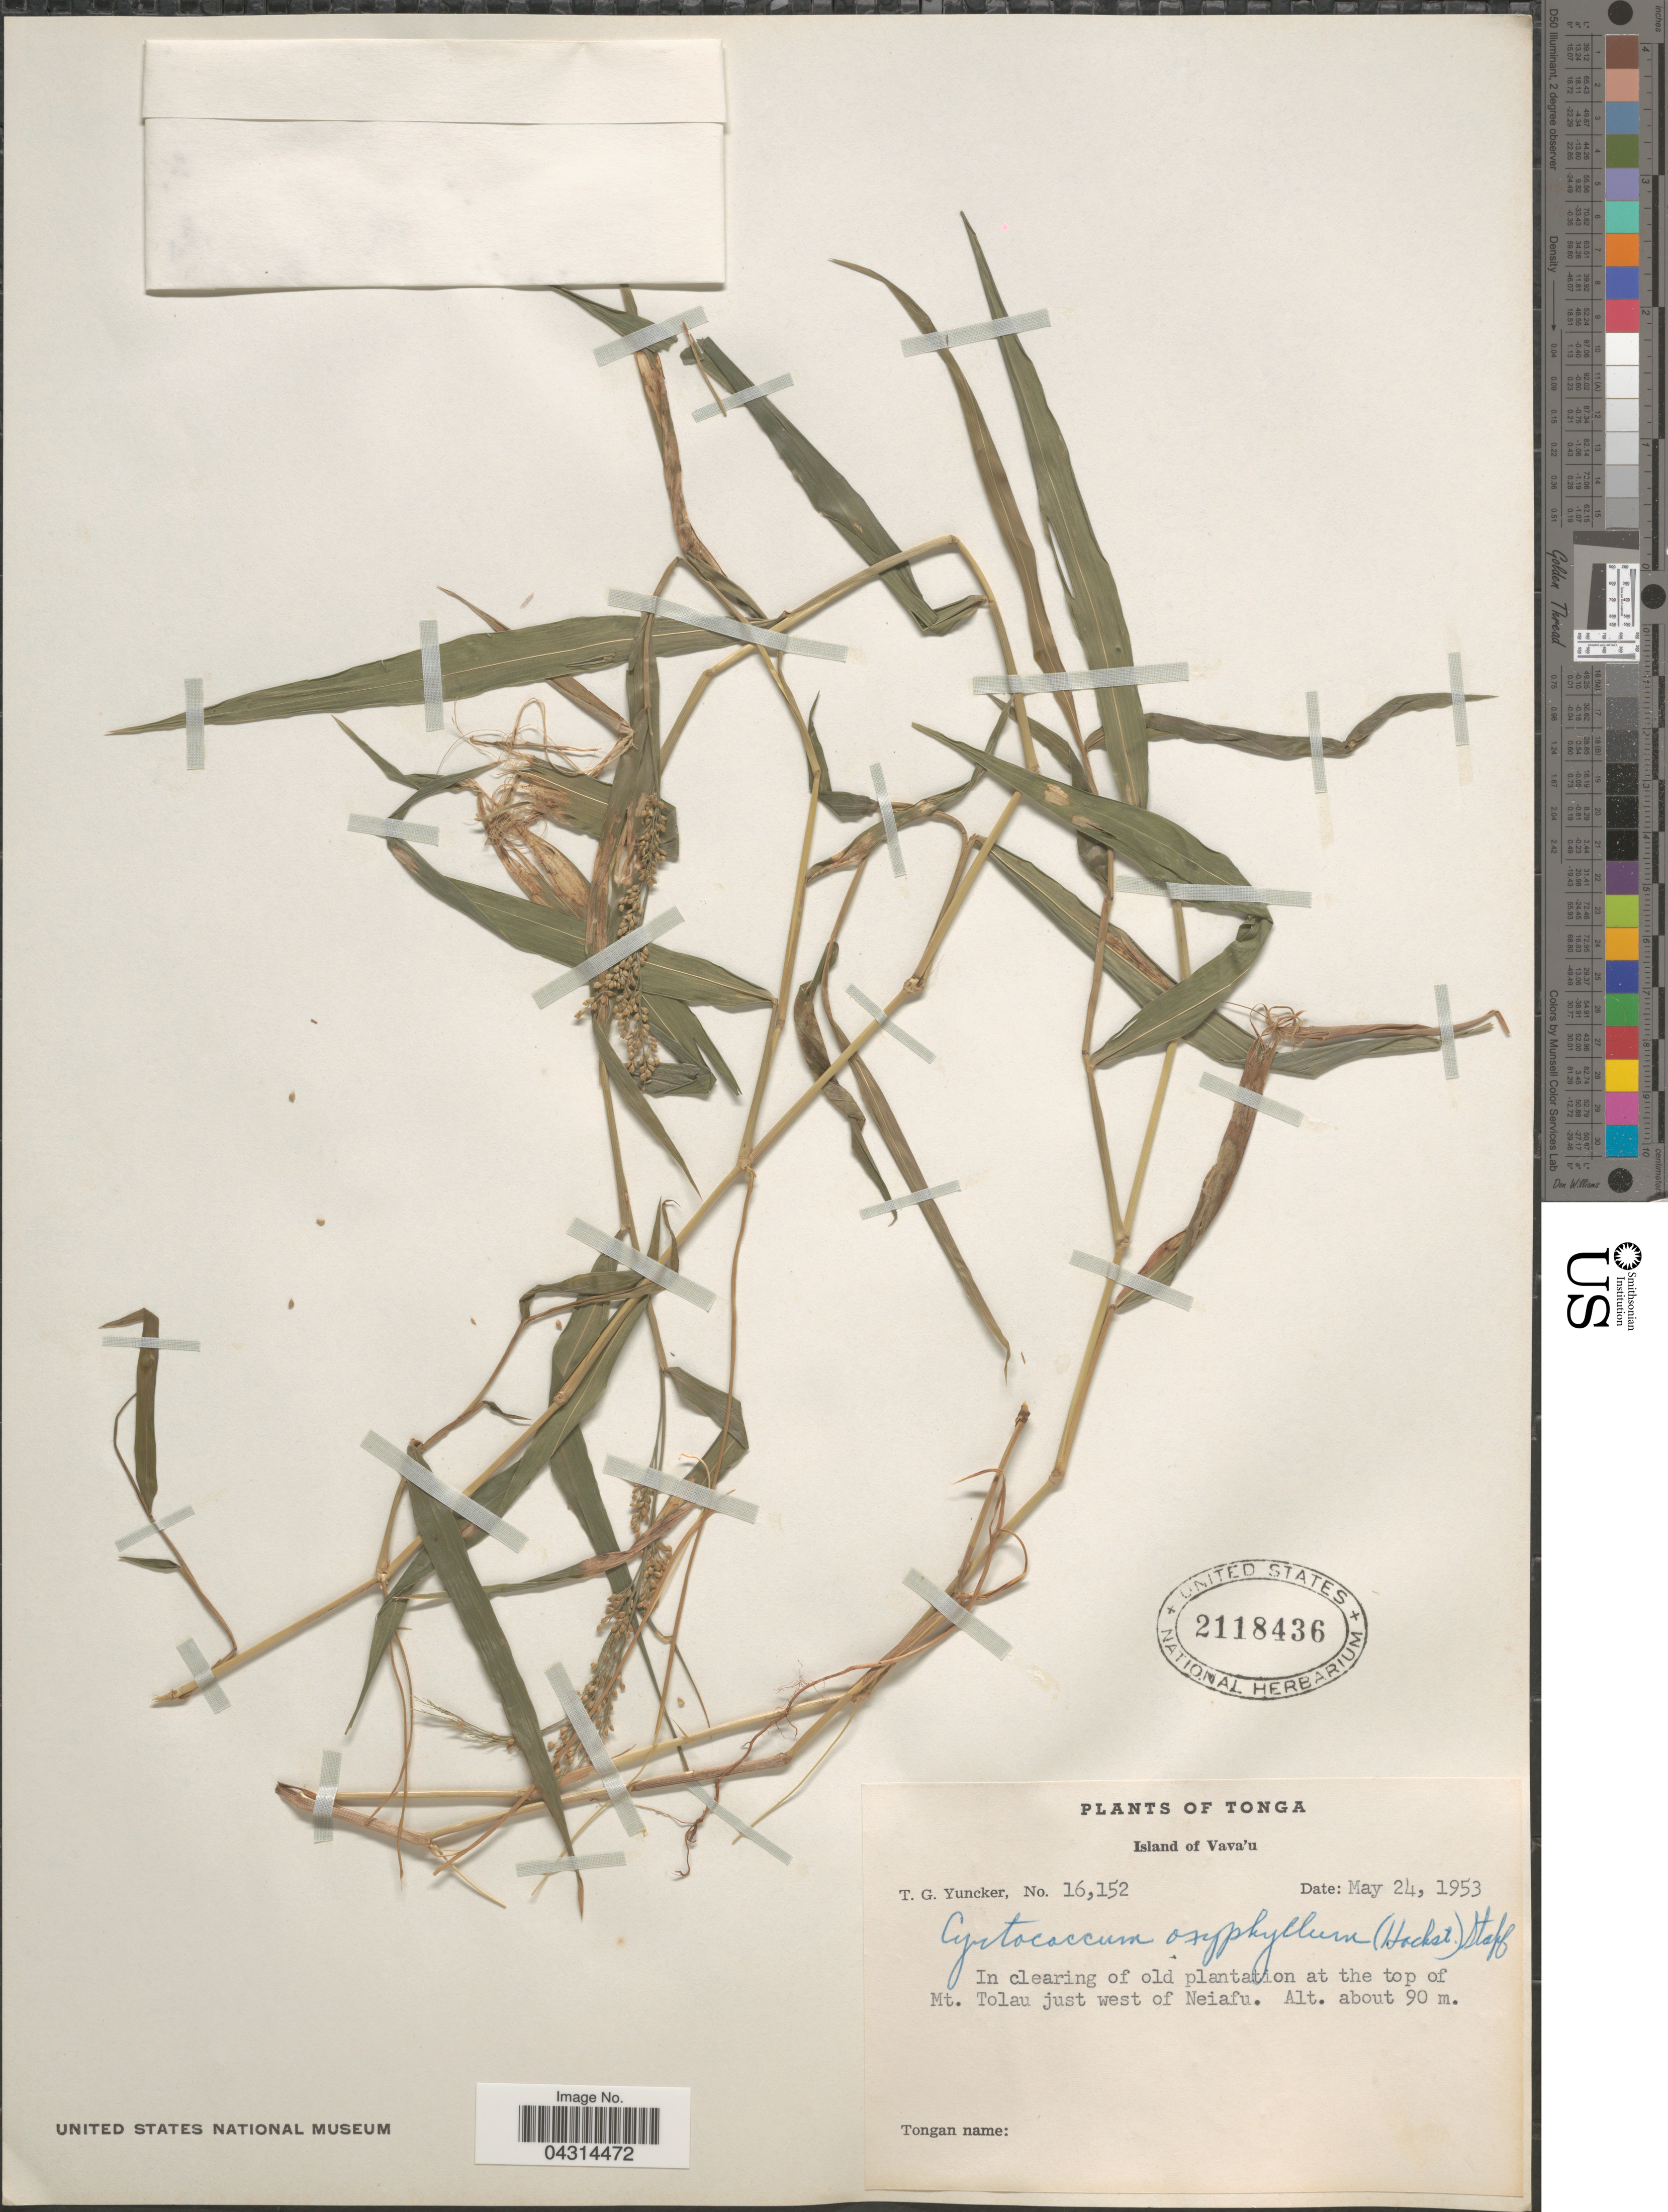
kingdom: Plantae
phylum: Tracheophyta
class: Liliopsida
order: Poales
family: Poaceae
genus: Cyrtococcum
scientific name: Cyrtococcum oxyphyllum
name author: (Steud.) Stapf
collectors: T. G. Yuncker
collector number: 16152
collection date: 1953-05-24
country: Tonga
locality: Island of Vava'u. In clearing of old plantation at the top of Mt. Tolau just west of Neiafu.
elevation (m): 90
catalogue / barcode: US 2118436